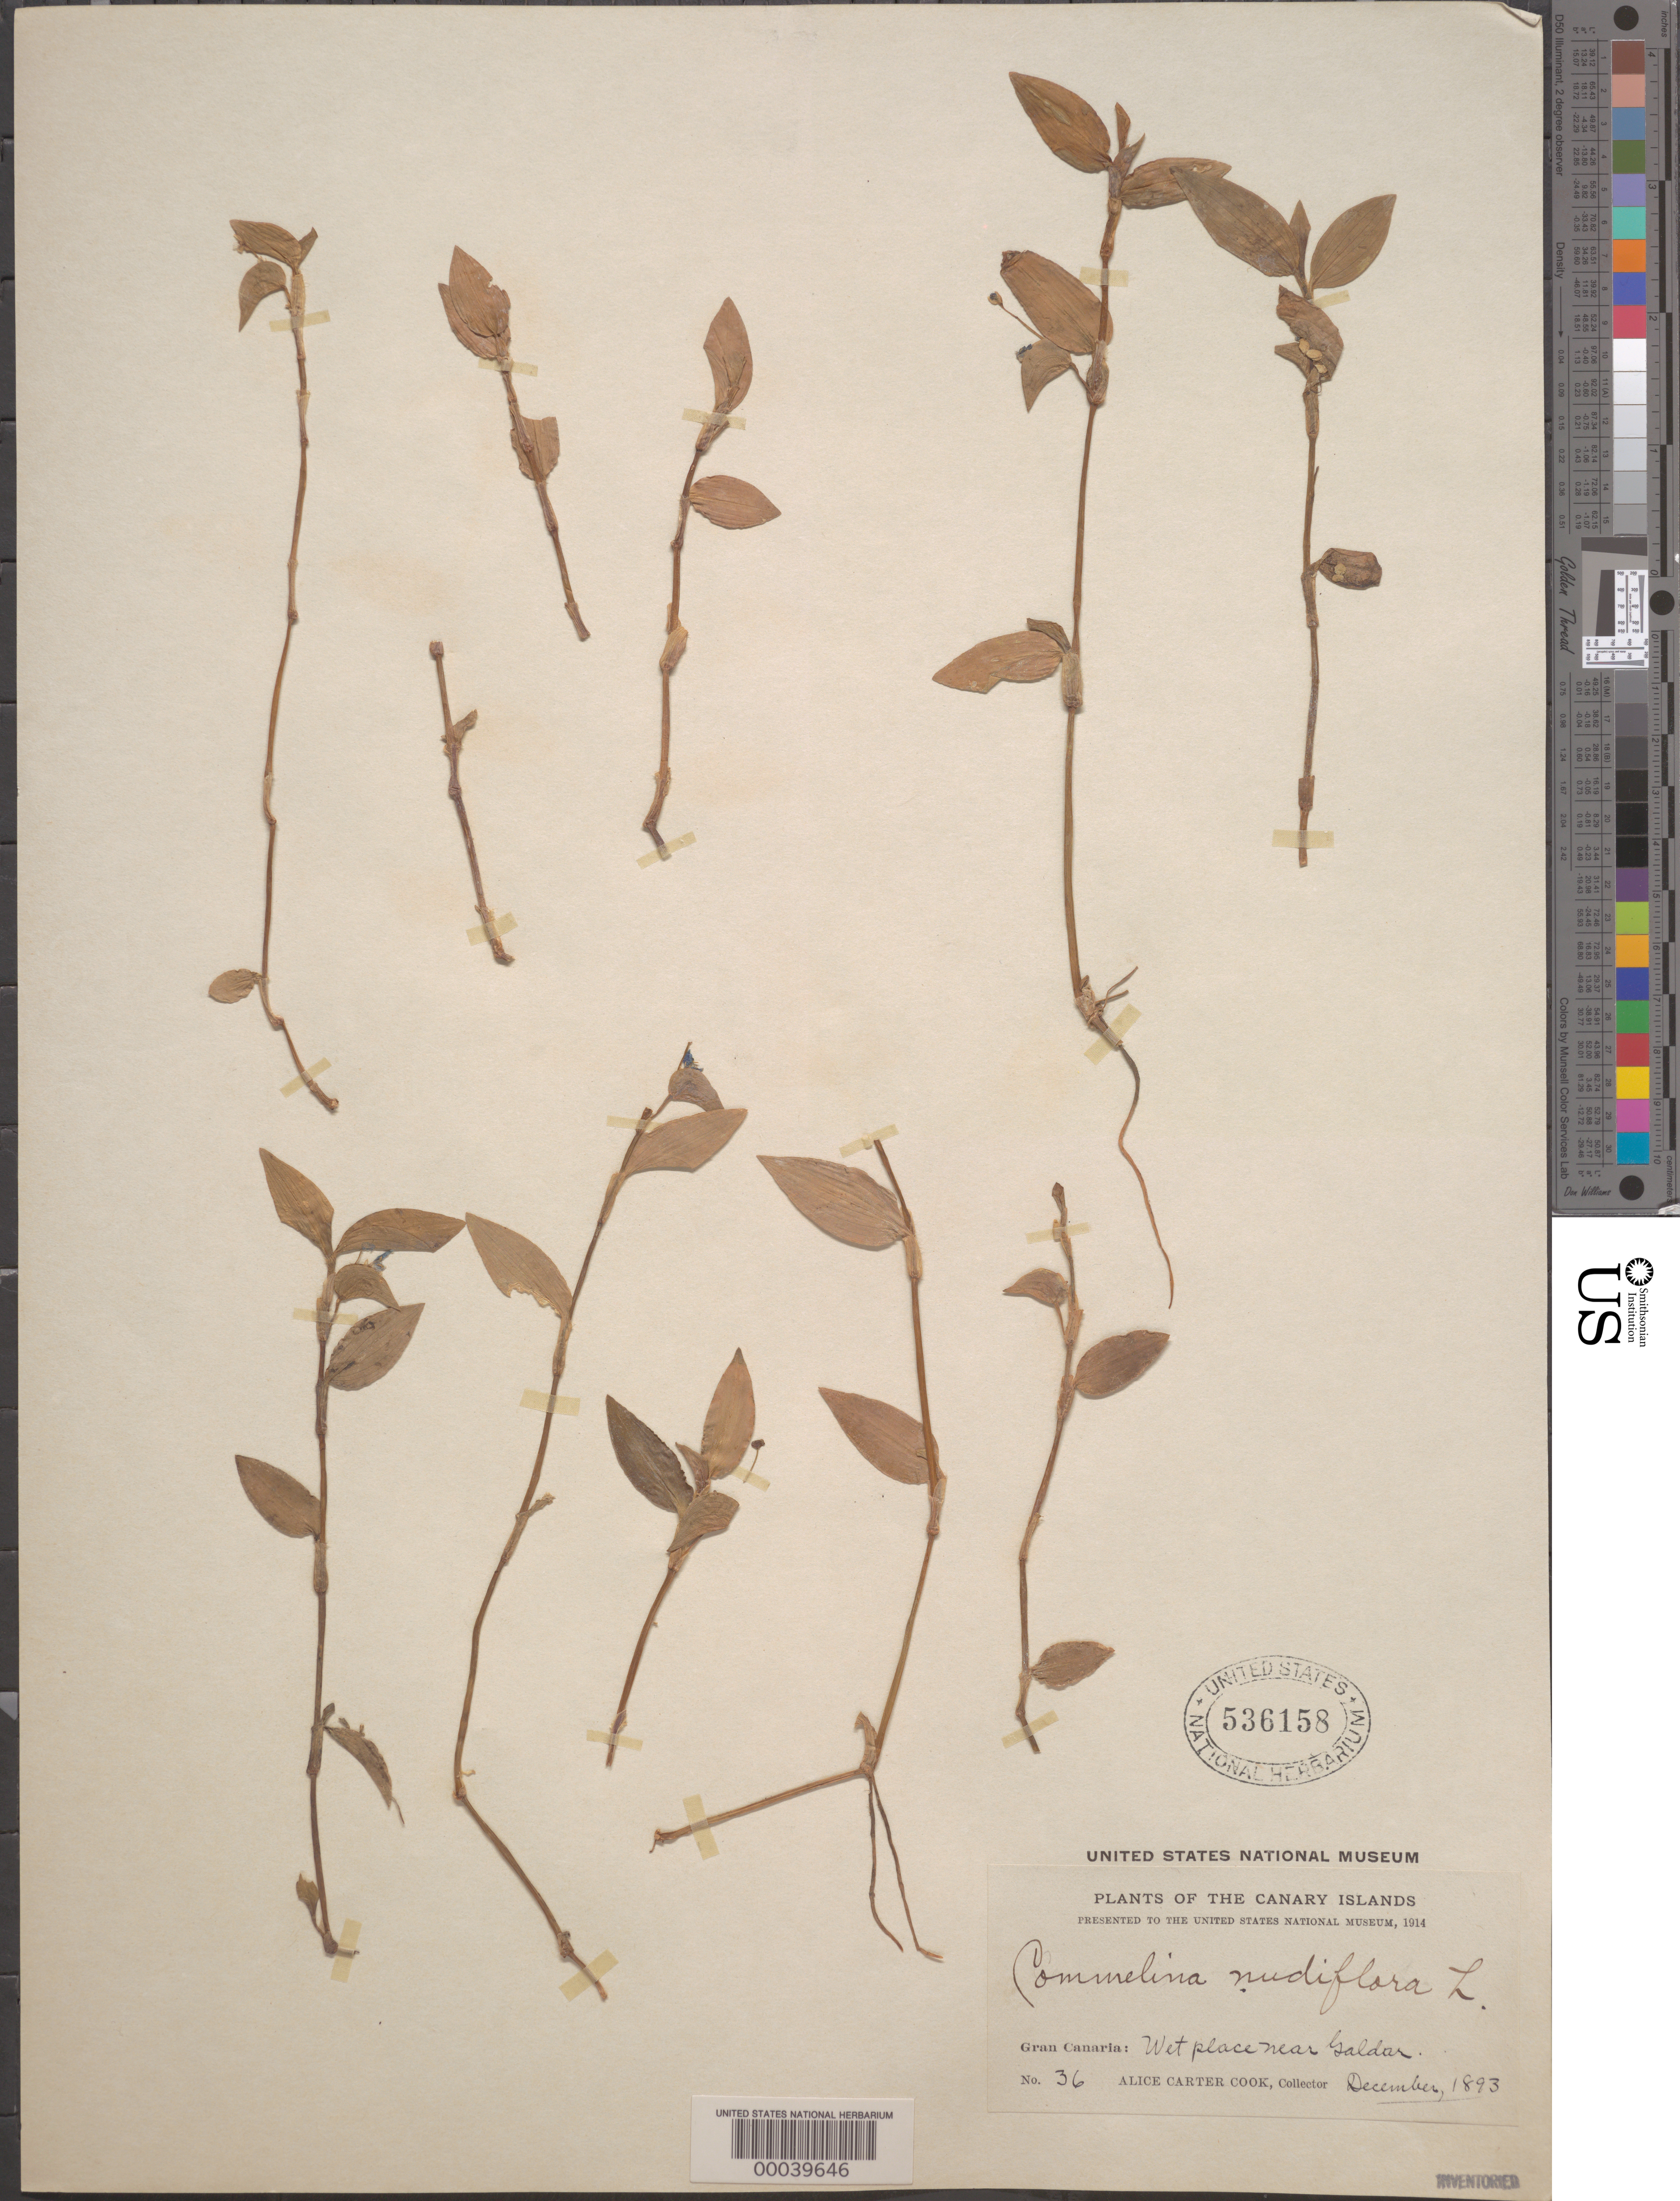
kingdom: Plantae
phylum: Tracheophyta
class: Liliopsida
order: Commelinales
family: Commelinaceae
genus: Commelina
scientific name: Commelina diffusa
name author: Burm. f.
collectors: Alice C. Cook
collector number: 36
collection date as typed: Dec 1893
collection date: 1893-12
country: Spain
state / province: Canarias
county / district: Las Palmas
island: Grand Canary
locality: Grand Canary, near Galdar. [Las Palmas Province]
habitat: Wet soil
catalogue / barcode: US 536158